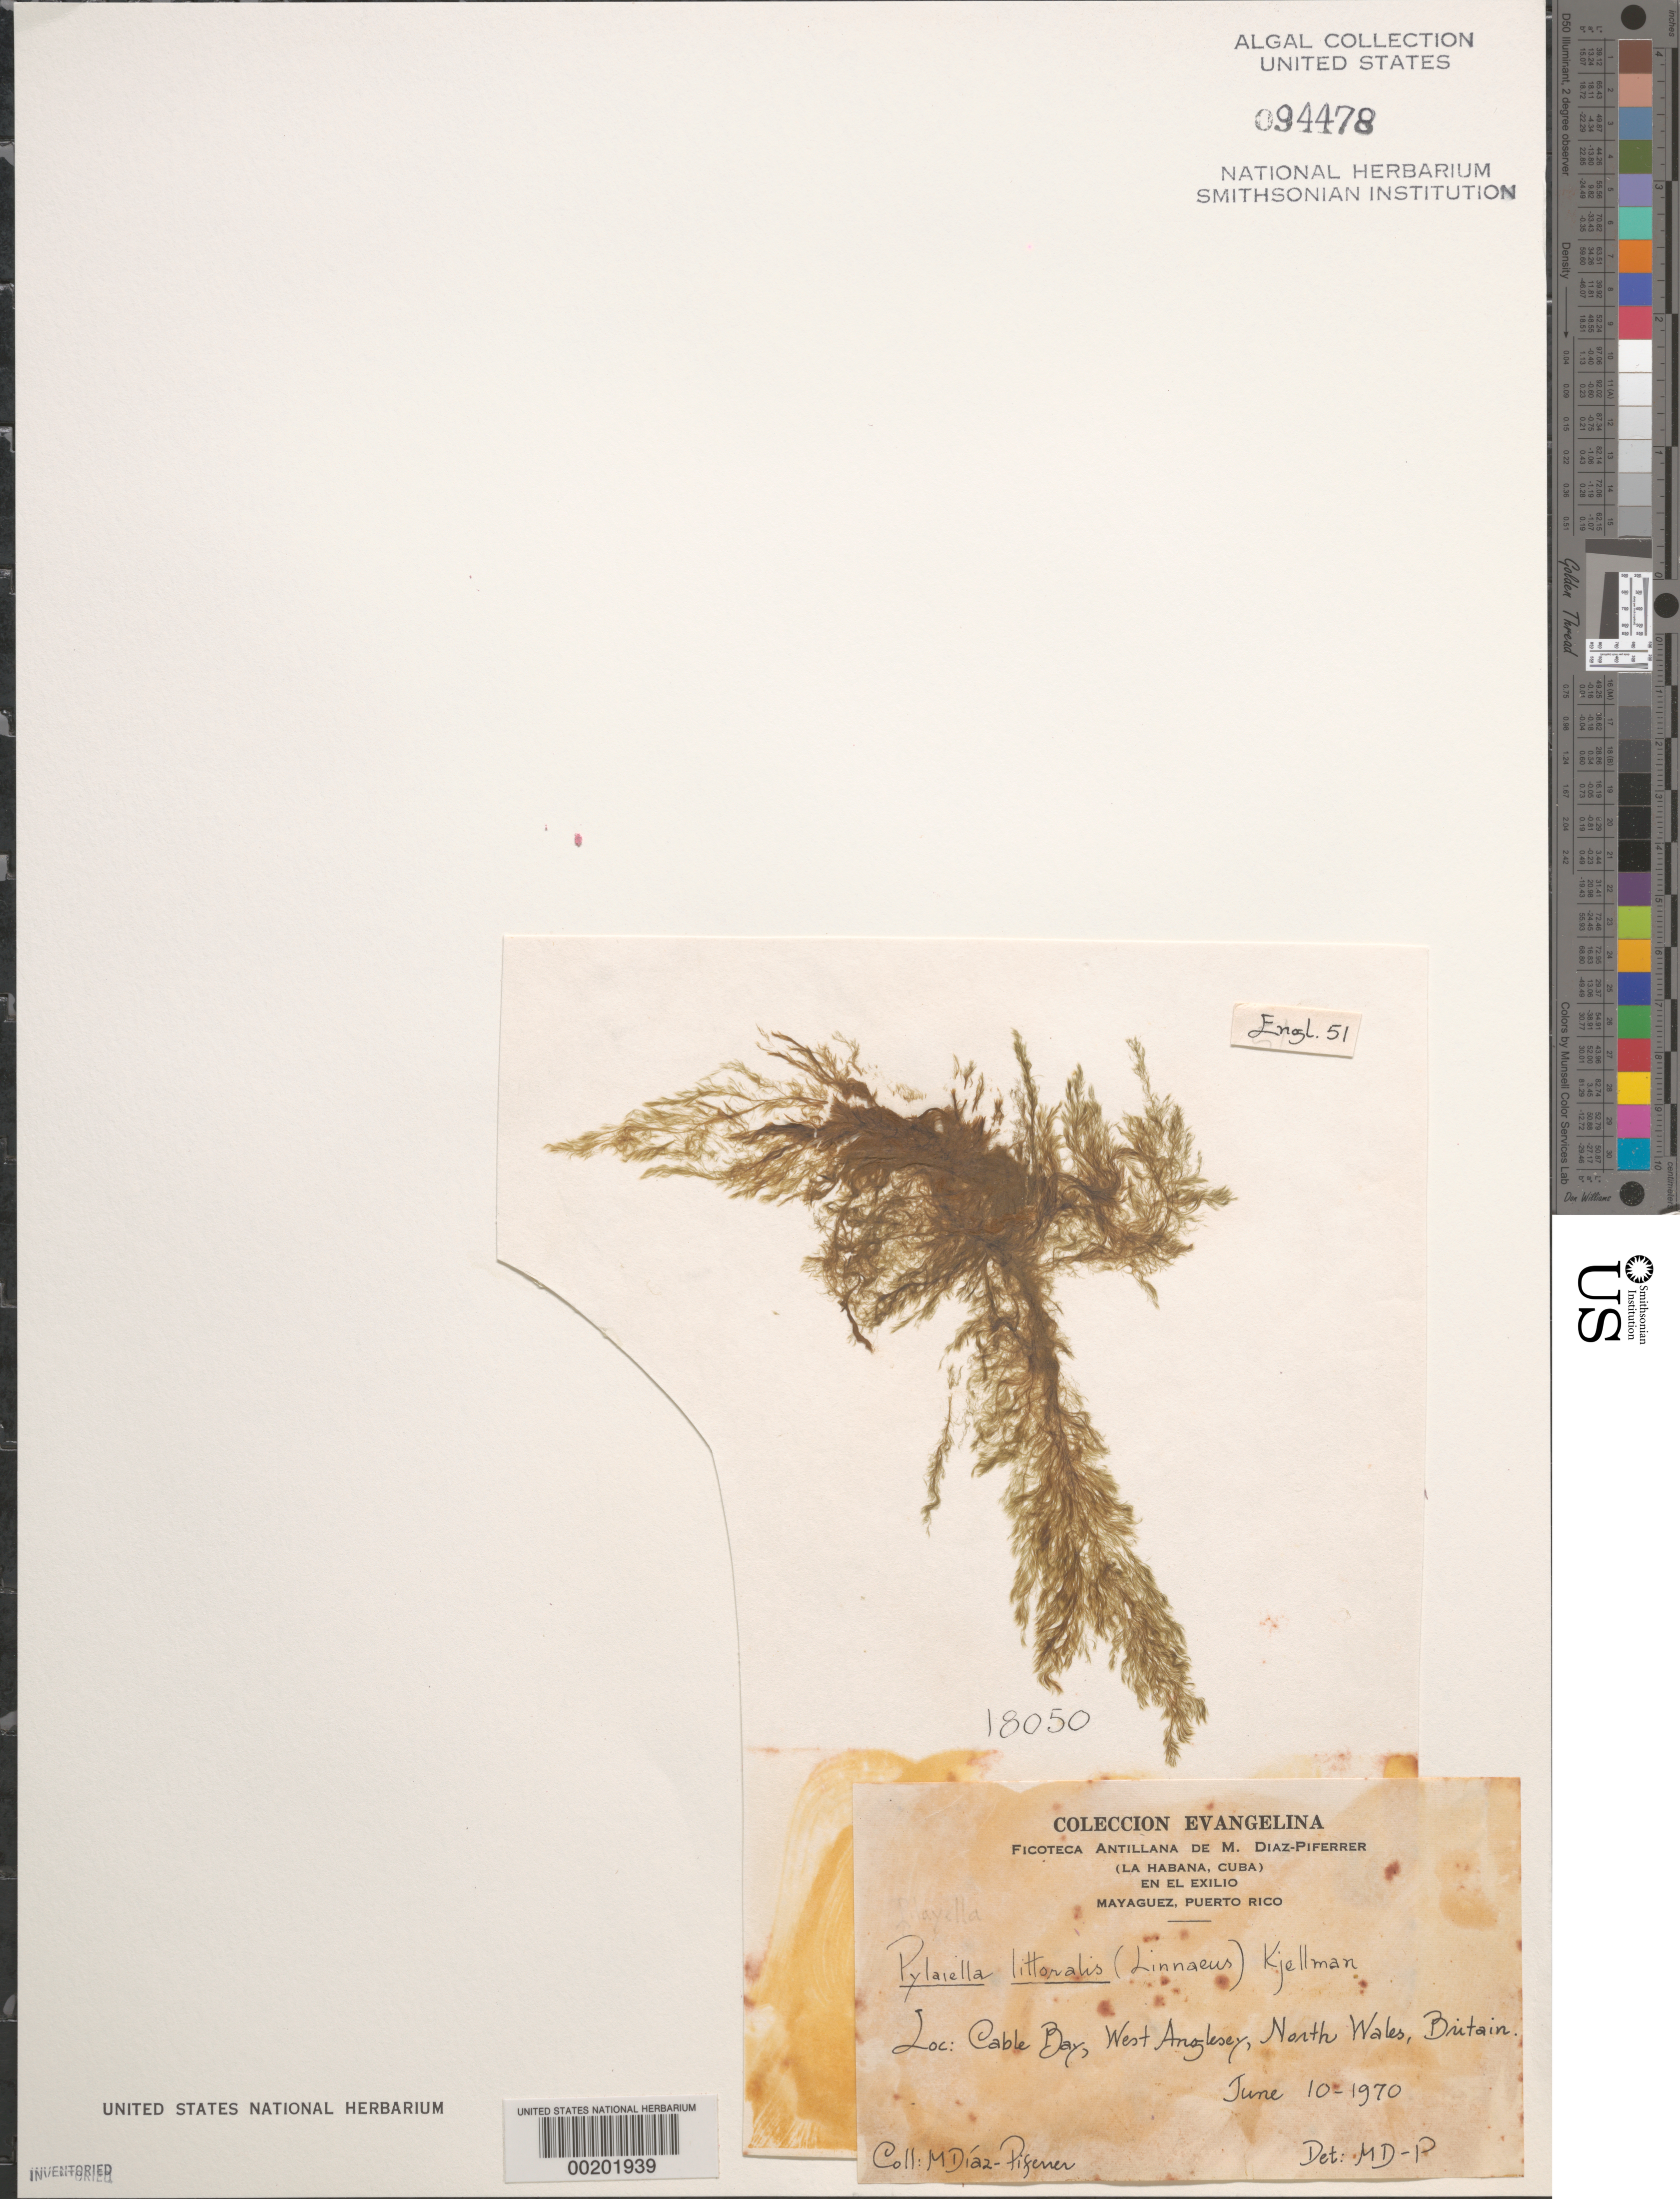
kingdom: Chromista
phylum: Ochrophyta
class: Phaeophyceae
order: Ectocarpales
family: Acinetosporaceae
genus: Pylaiella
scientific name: Pylaiella litoralis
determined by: Diaz-Piferrer, M.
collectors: M. Diaz-Piferrer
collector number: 18050 & ENGL. 51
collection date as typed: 10 Jun 1970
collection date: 1970-06-10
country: United Kingdom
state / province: Wales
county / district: Gwynedd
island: Anglesey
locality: Cable Bay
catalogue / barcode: US 94478